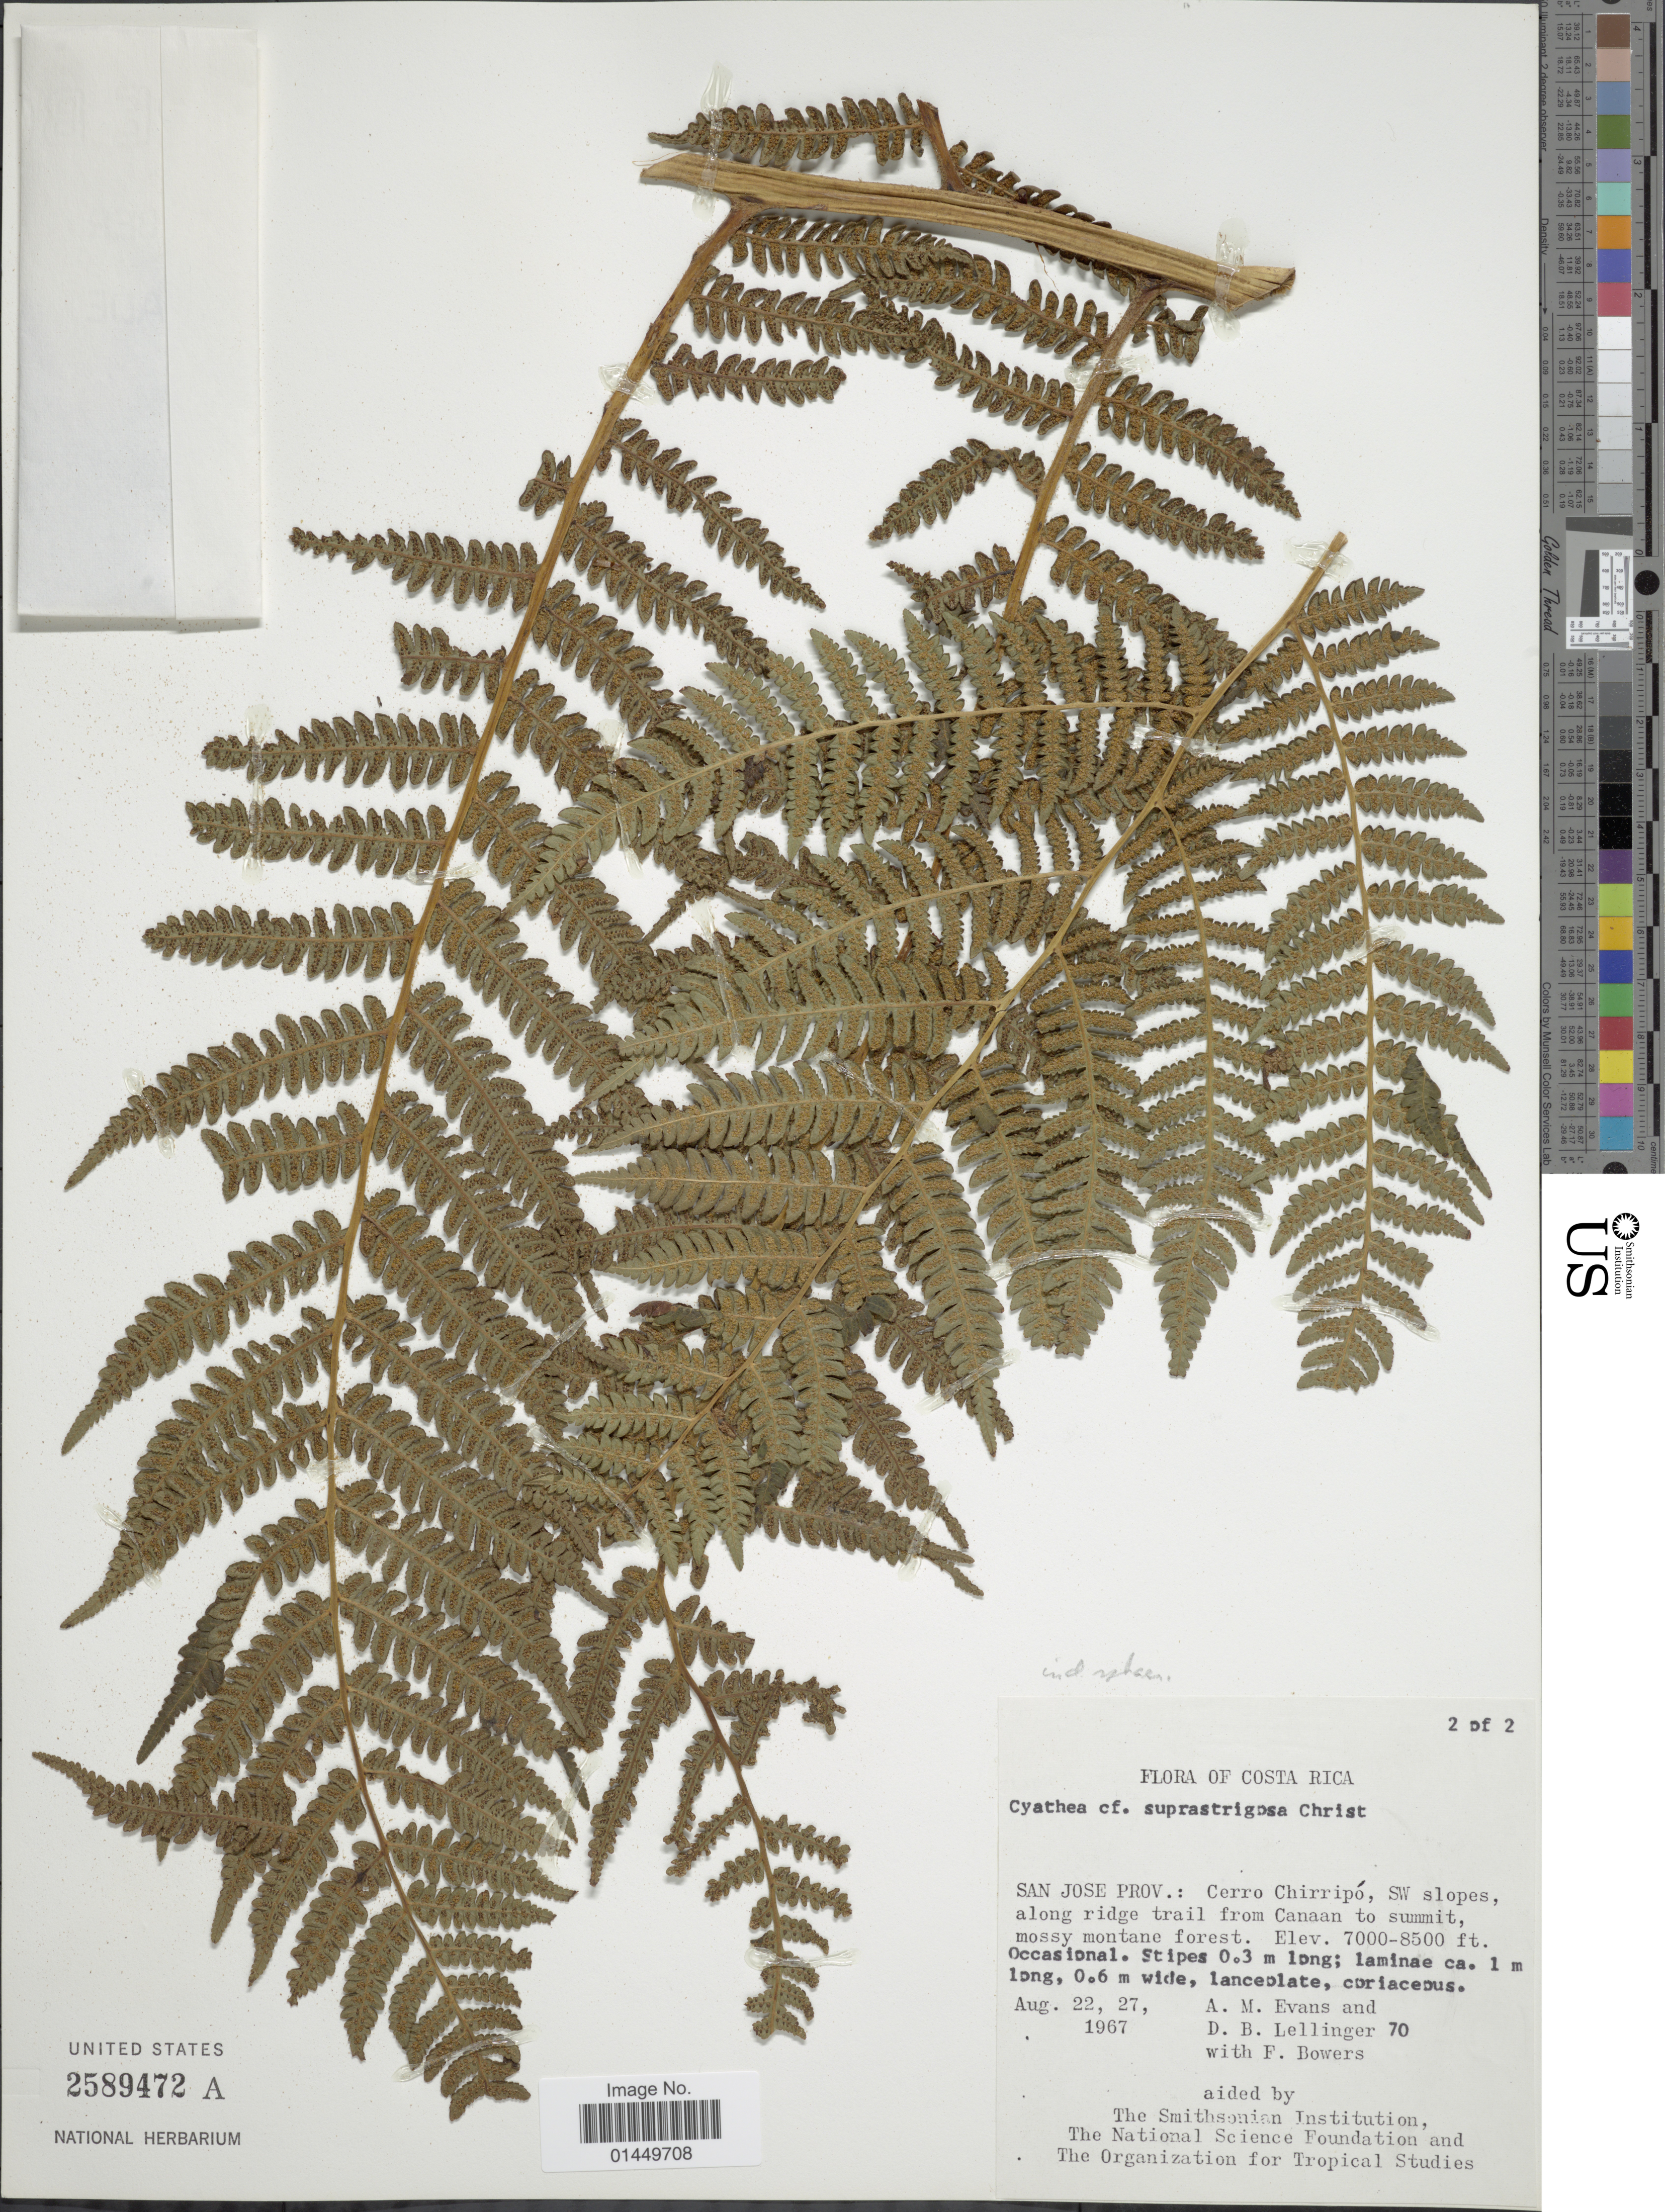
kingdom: Plantae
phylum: Tracheophyta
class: Polypodiopsida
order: Cyatheales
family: Cyatheaceae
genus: Cyathea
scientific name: Cyathea suprastrigosa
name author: (Christ) Maxon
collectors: A. M. Evans, D. B. Lellinger & F. Bowers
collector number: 70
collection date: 1967-08-22/1967-08-27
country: Costa Rica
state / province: San José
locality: San Jose Prov.: Cerro Chirripo, SW slopes, along ridge trail from Canaan to summit, mossy montane forest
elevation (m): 2134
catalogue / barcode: US 2589472A